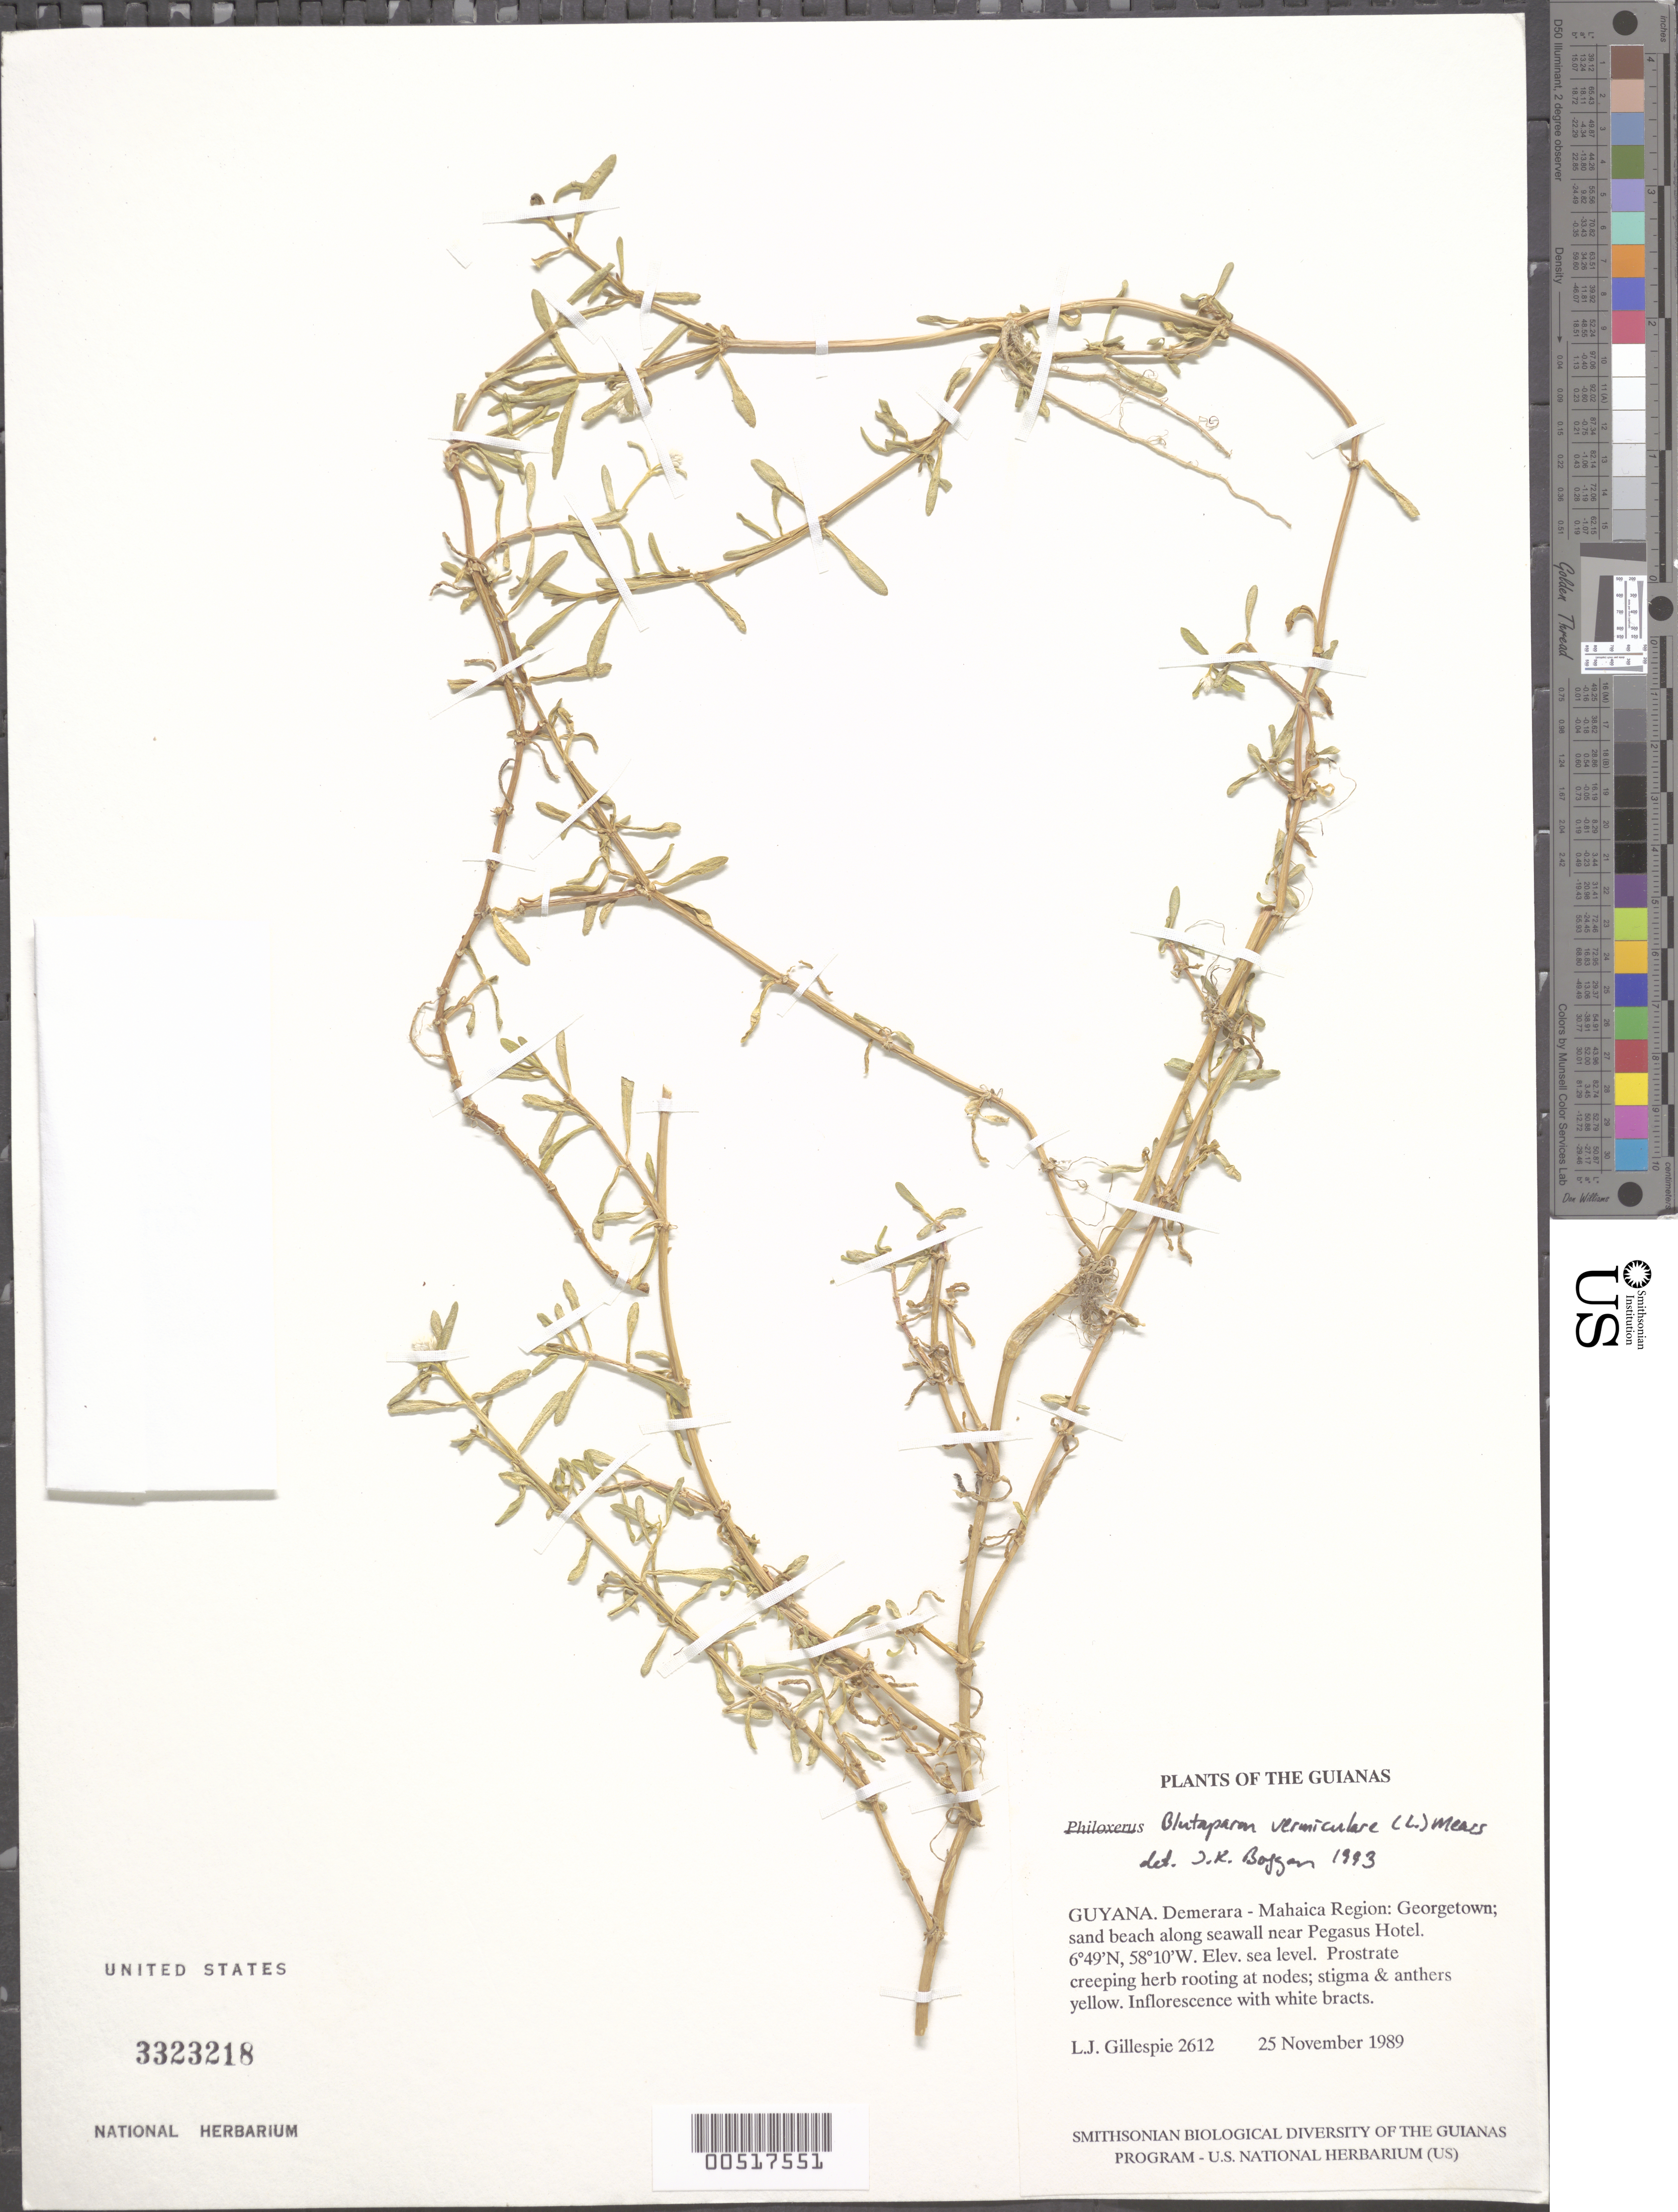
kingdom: Plantae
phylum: Tracheophyta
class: Magnoliopsida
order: Caryophyllales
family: Amaranthaceae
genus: Gomphrena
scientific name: Gomphrena vermicularis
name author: L.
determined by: Strong, Mark T., (BOT), Smithsonian Institution - National Museum of Natural History (UNITED STATES)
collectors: L. J. Gillespie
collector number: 2612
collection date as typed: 25 November 1989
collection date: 1989-11-25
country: Guyana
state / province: Demerara-Mahaica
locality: Georgetown; near Pegasus Hotel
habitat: Sand beach along seawall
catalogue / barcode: US 3323218